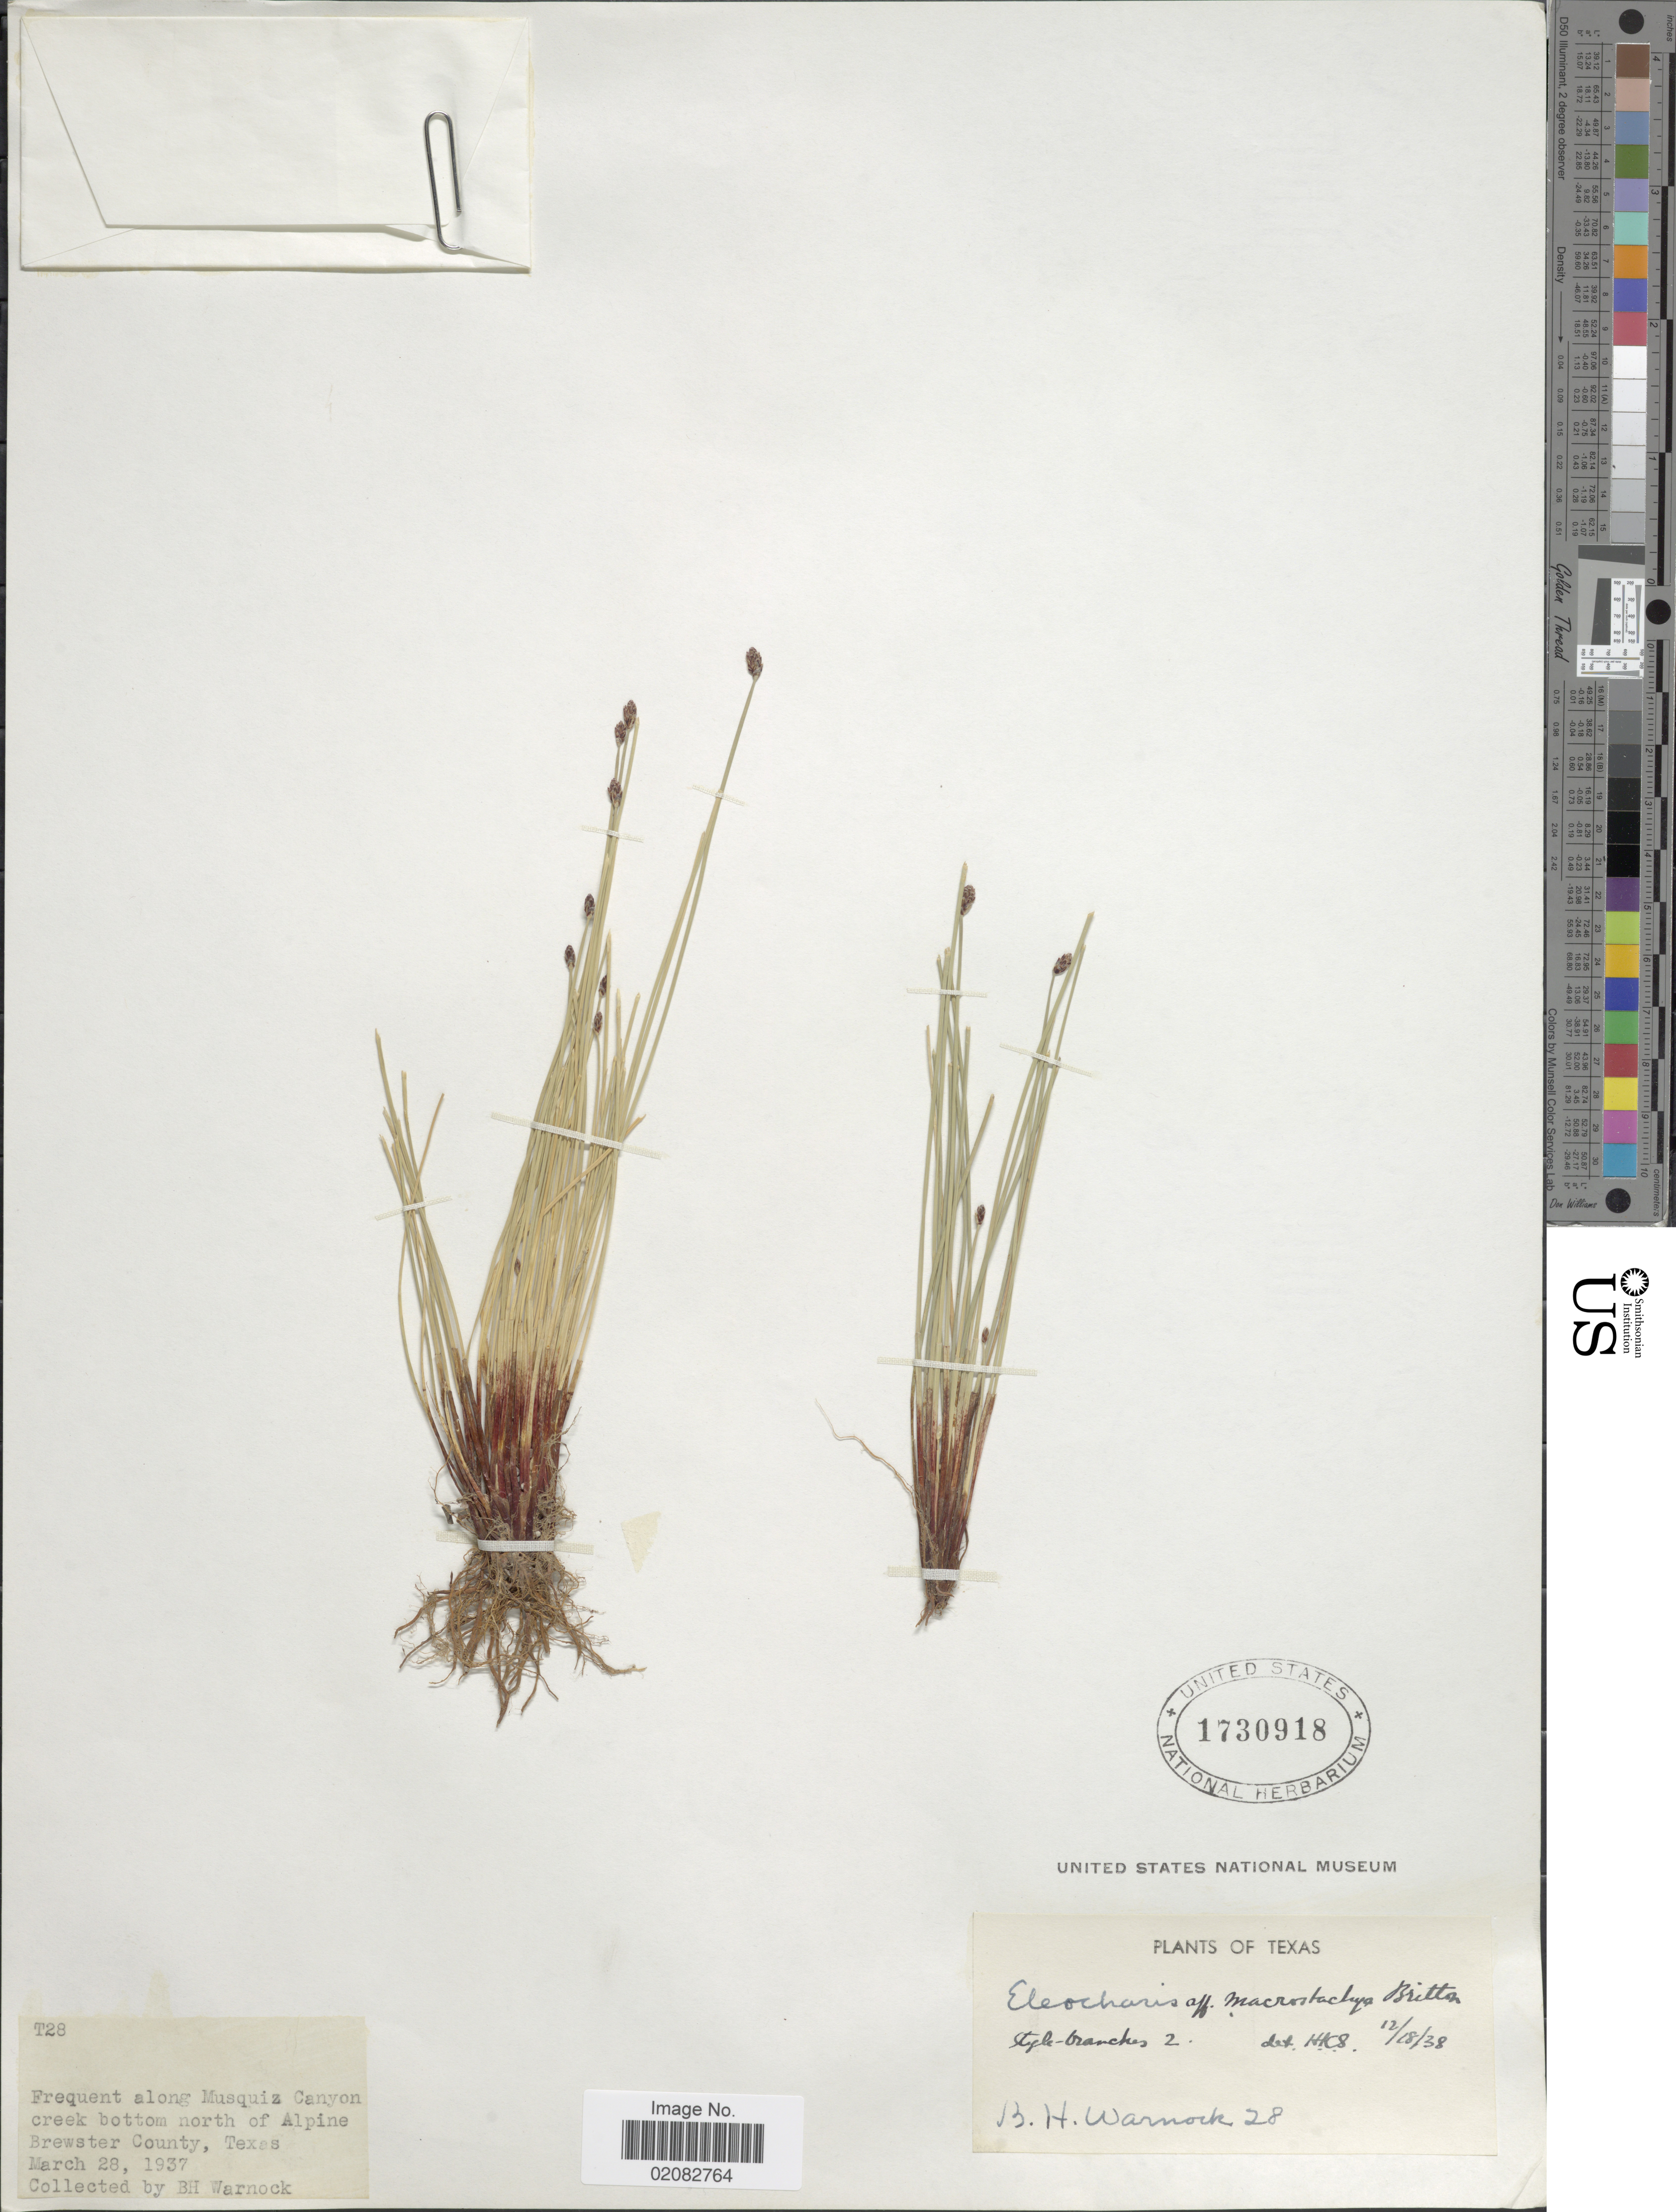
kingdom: Plantae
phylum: Tracheophyta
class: Liliopsida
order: Poales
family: Cyperaceae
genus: Eleocharis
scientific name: Eleocharis macrostachya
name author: Britton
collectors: B. H. Warnock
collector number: T28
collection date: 1937-03-28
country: United States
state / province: Texas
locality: Along Musquiz Canyon creek bottom north of Alpine Brewster County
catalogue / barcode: US 1730918